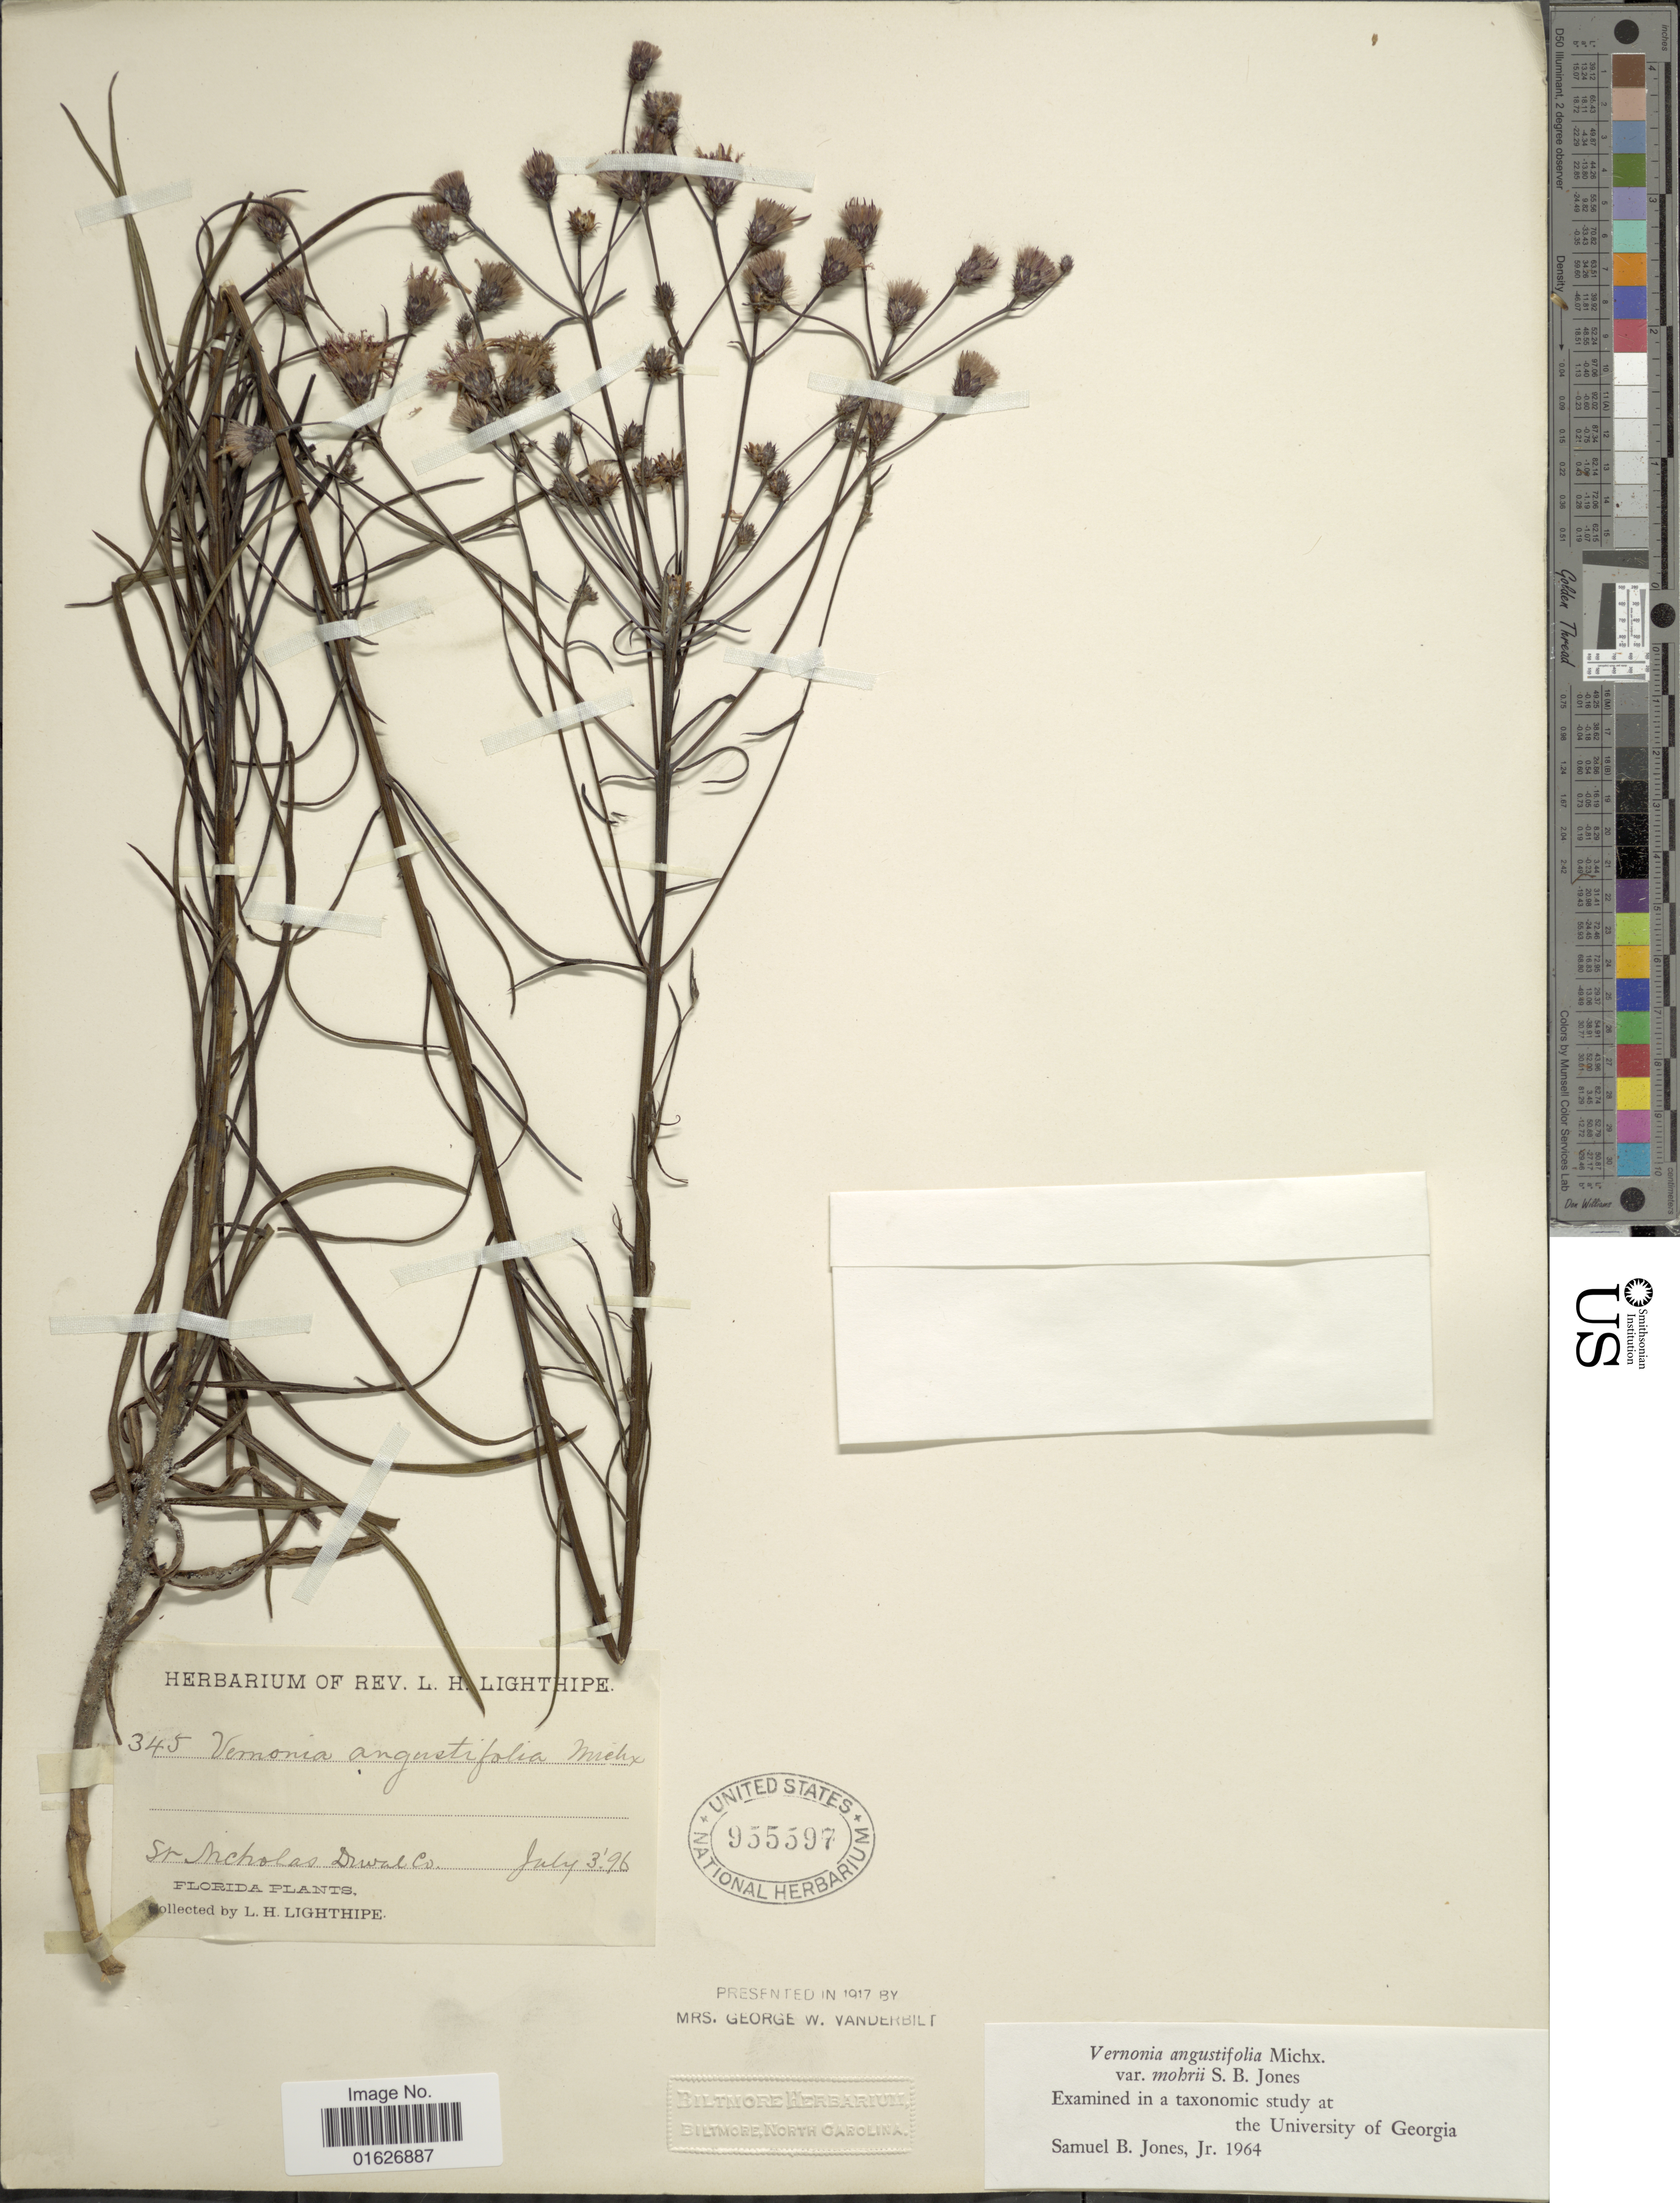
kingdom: Plantae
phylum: Tracheophyta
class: Magnoliopsida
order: Asterales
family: Asteraceae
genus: Vernonia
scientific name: Vernonia angustifolia var. mohrii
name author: S.B. Jones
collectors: L. H. Lighthipe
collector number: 345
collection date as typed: Transcribed d/m/y: 3/7/96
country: United States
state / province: Florida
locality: St Nicholas Duval Co.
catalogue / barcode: US 955597